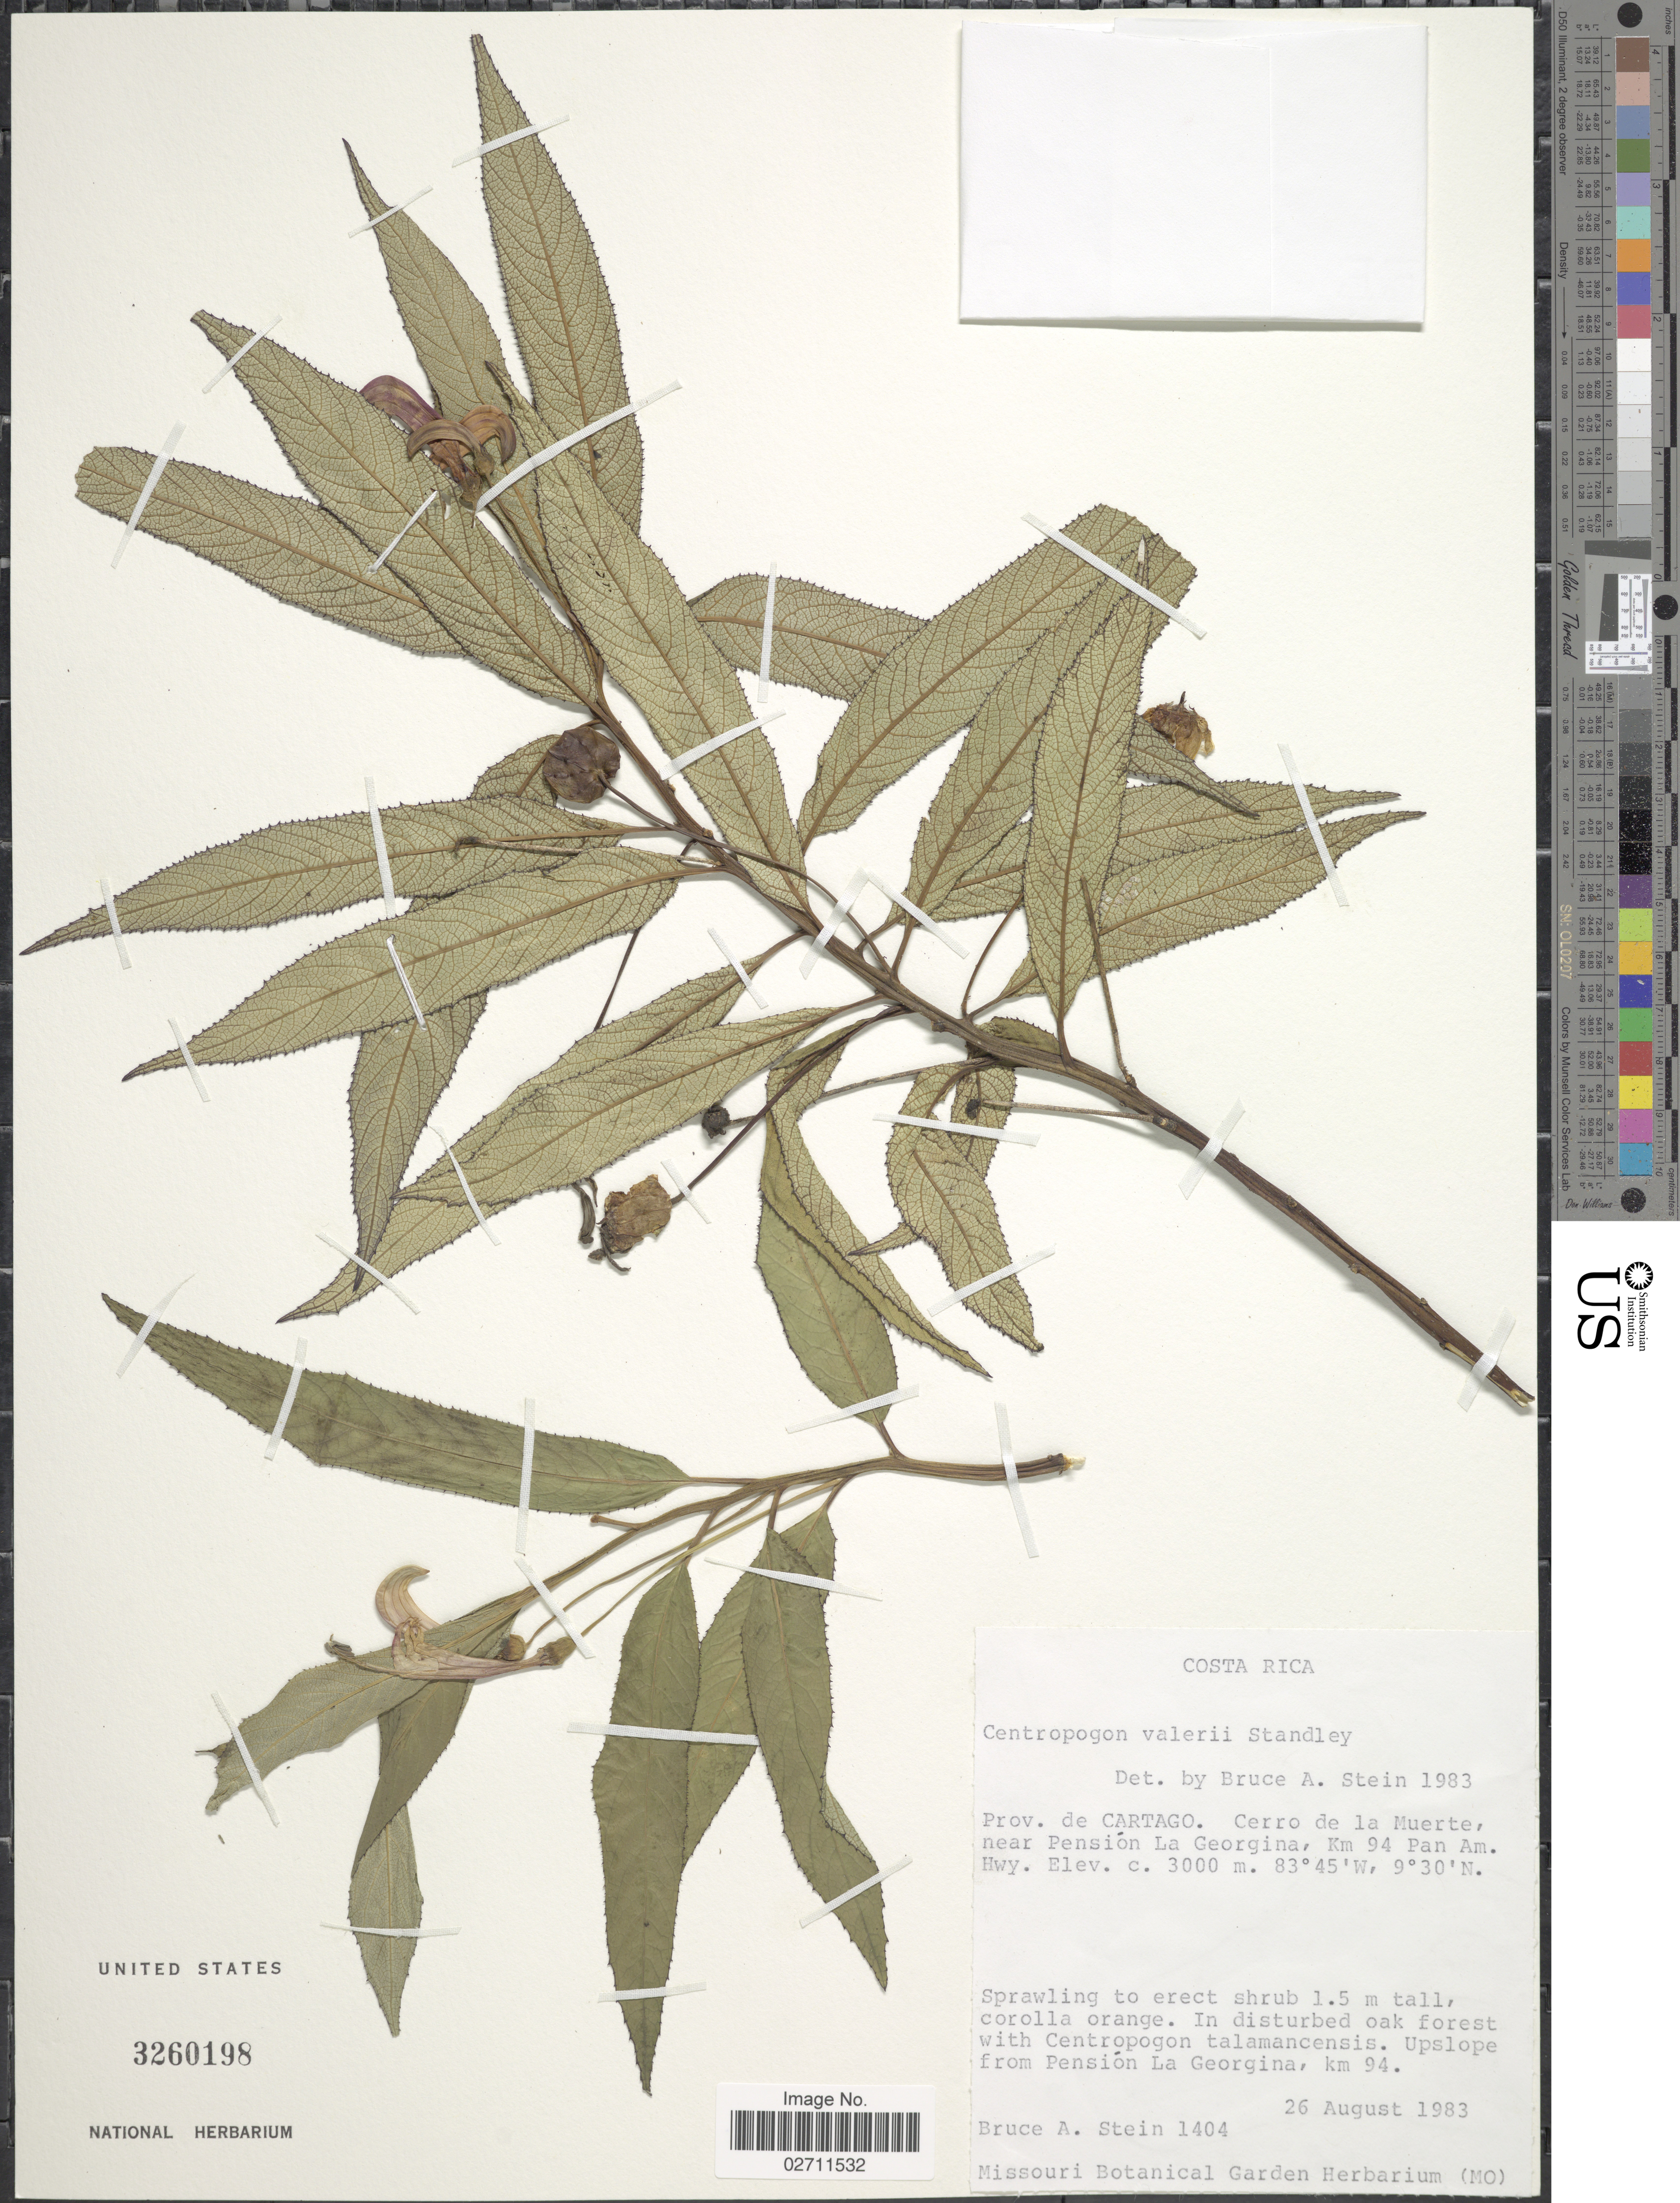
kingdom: Plantae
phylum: Tracheophyta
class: Magnoliopsida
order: Asterales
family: Campanulaceae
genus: Centropogon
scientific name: Centropogon valerii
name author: Standl.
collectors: B. A. Stein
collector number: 1404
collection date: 1983-08-26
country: Costa Rica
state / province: Cartago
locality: Cerro de la Muerte, near Pension La Georgina, Km 94 Pan. Am. Hwy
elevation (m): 3000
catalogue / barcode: US 3260198